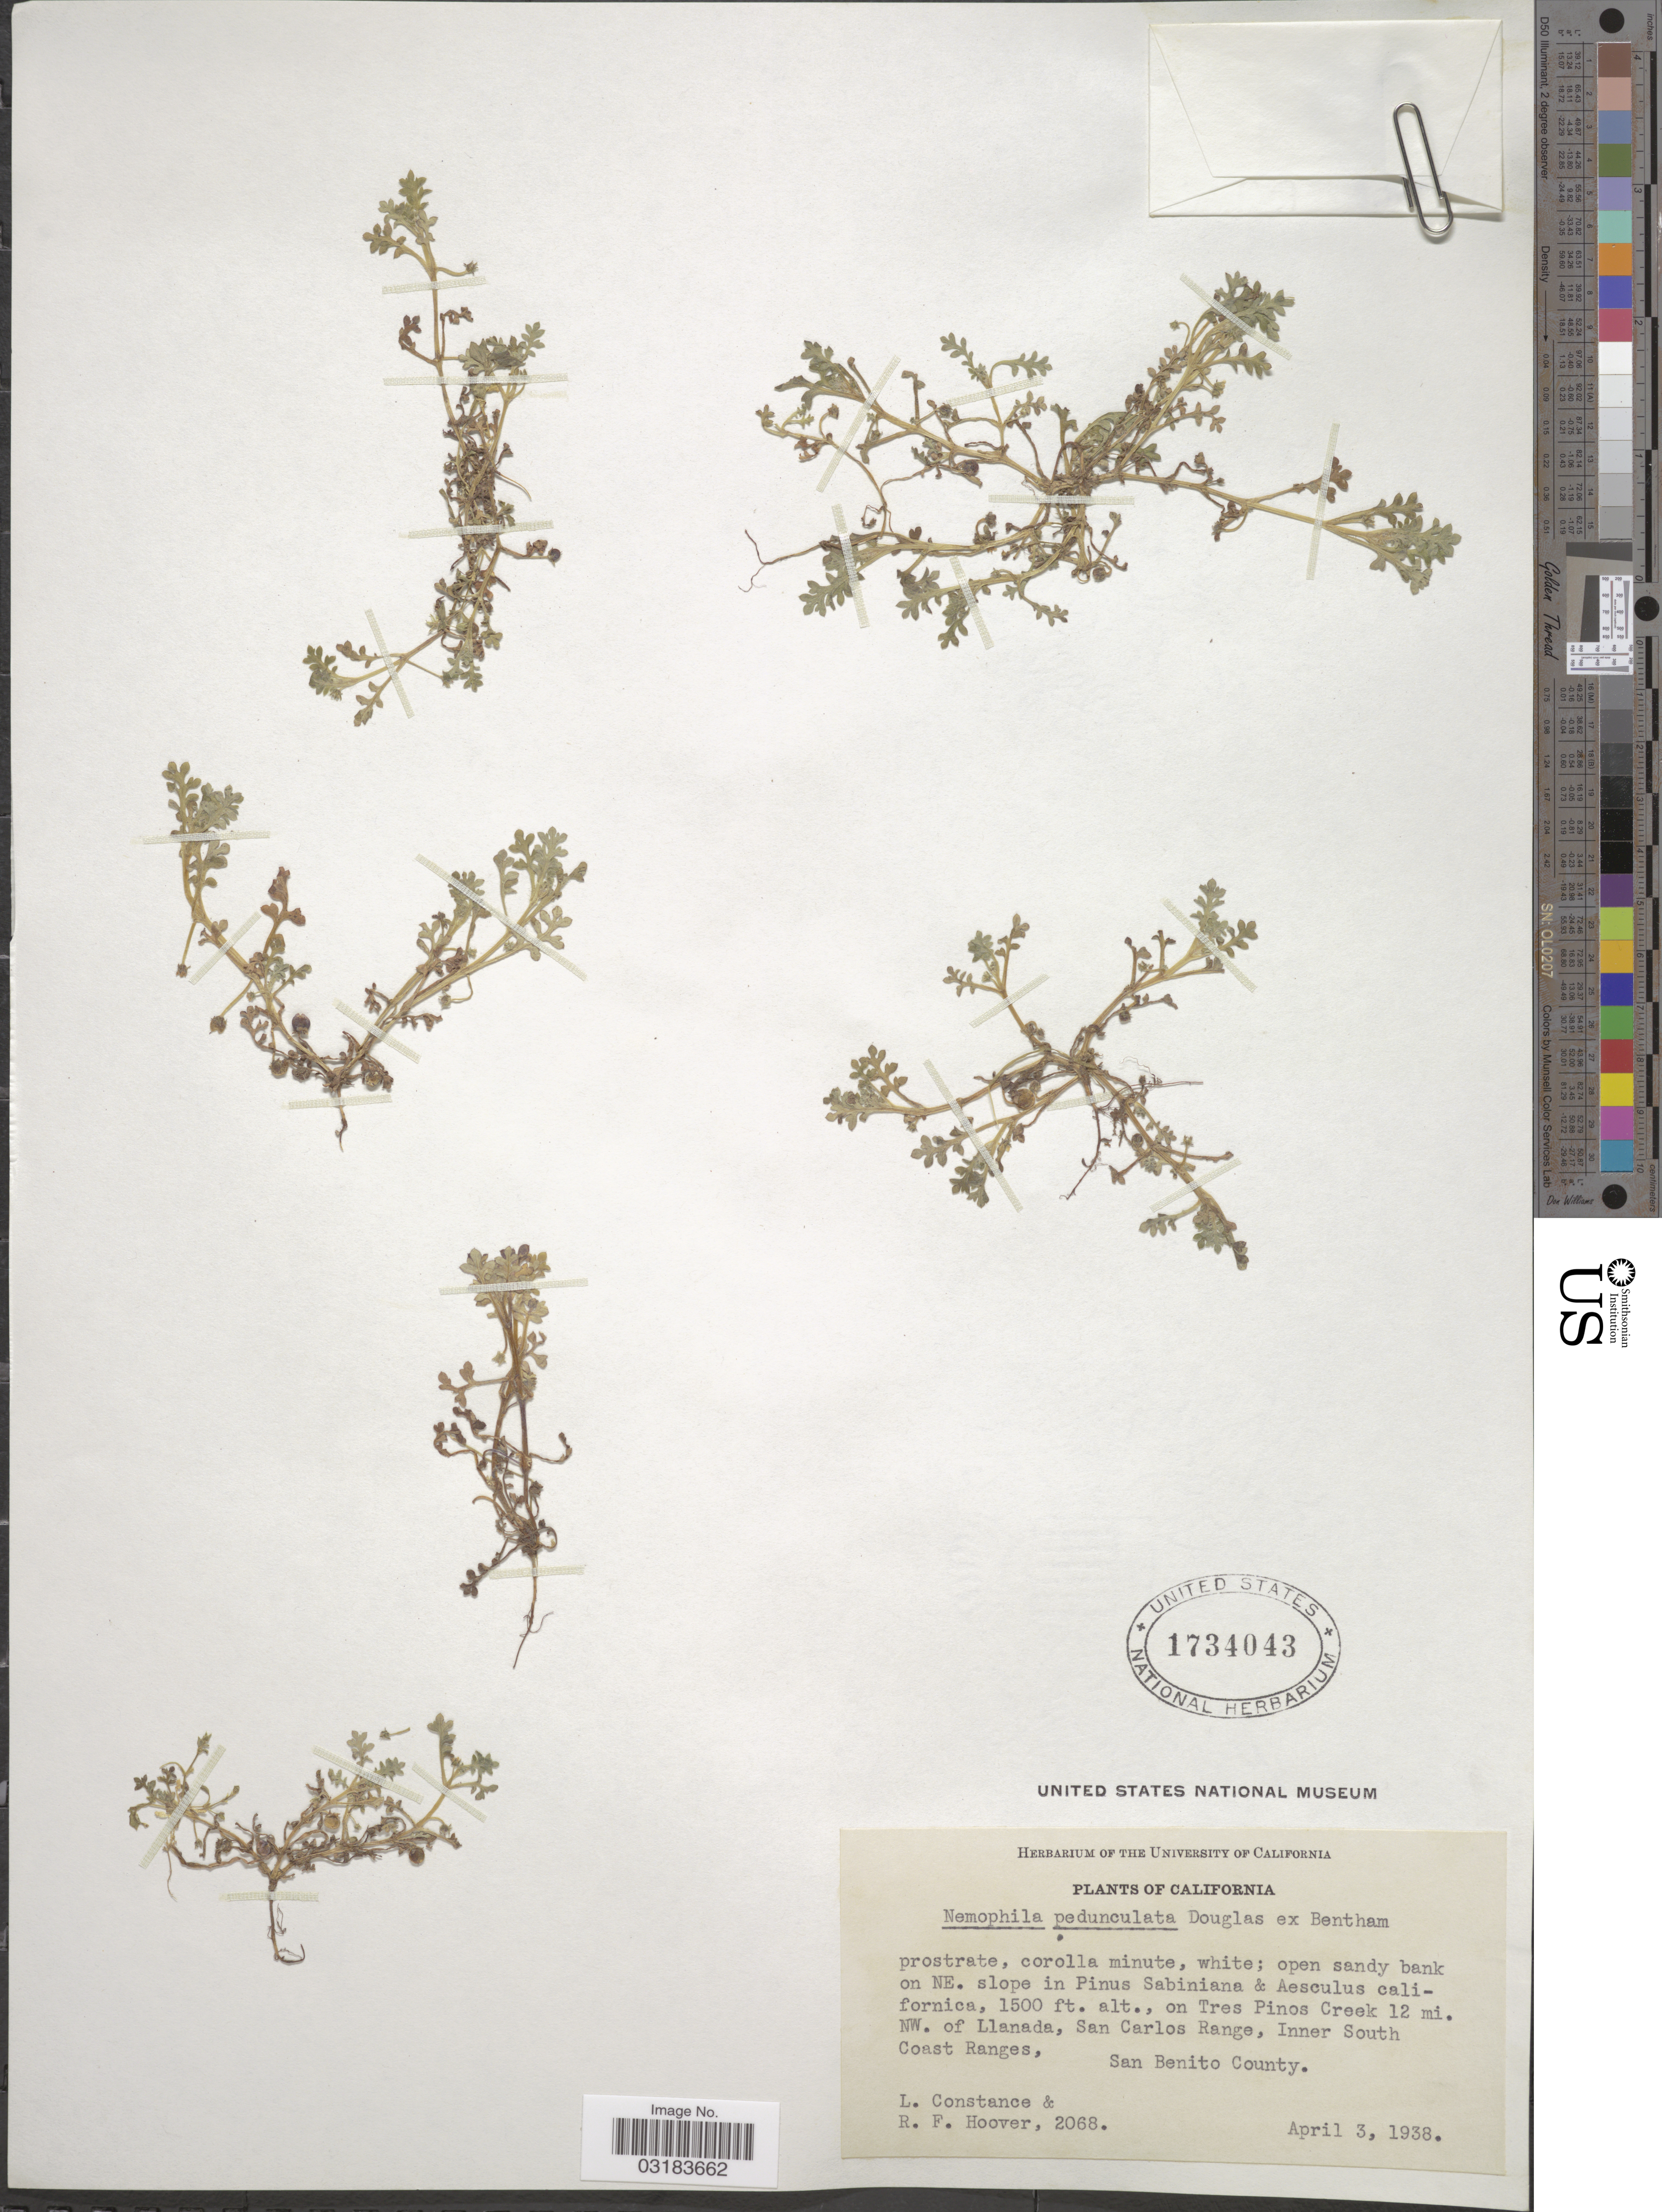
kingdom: Plantae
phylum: Tracheophyta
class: Magnoliopsida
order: Boraginales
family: Hydrophyllaceae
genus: Nemophila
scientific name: Nemophila pedunculata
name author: Douglas ex Benth.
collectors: L. Constance & R. F. Hoover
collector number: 2068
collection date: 1938-04-03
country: United States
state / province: California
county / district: San Benito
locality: On Tres Pinos Creek 12 mi. NW. of Llanada, San Carlos Range, Inner South Coast Ranges, San Benito County.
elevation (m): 457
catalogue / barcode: US 1734043